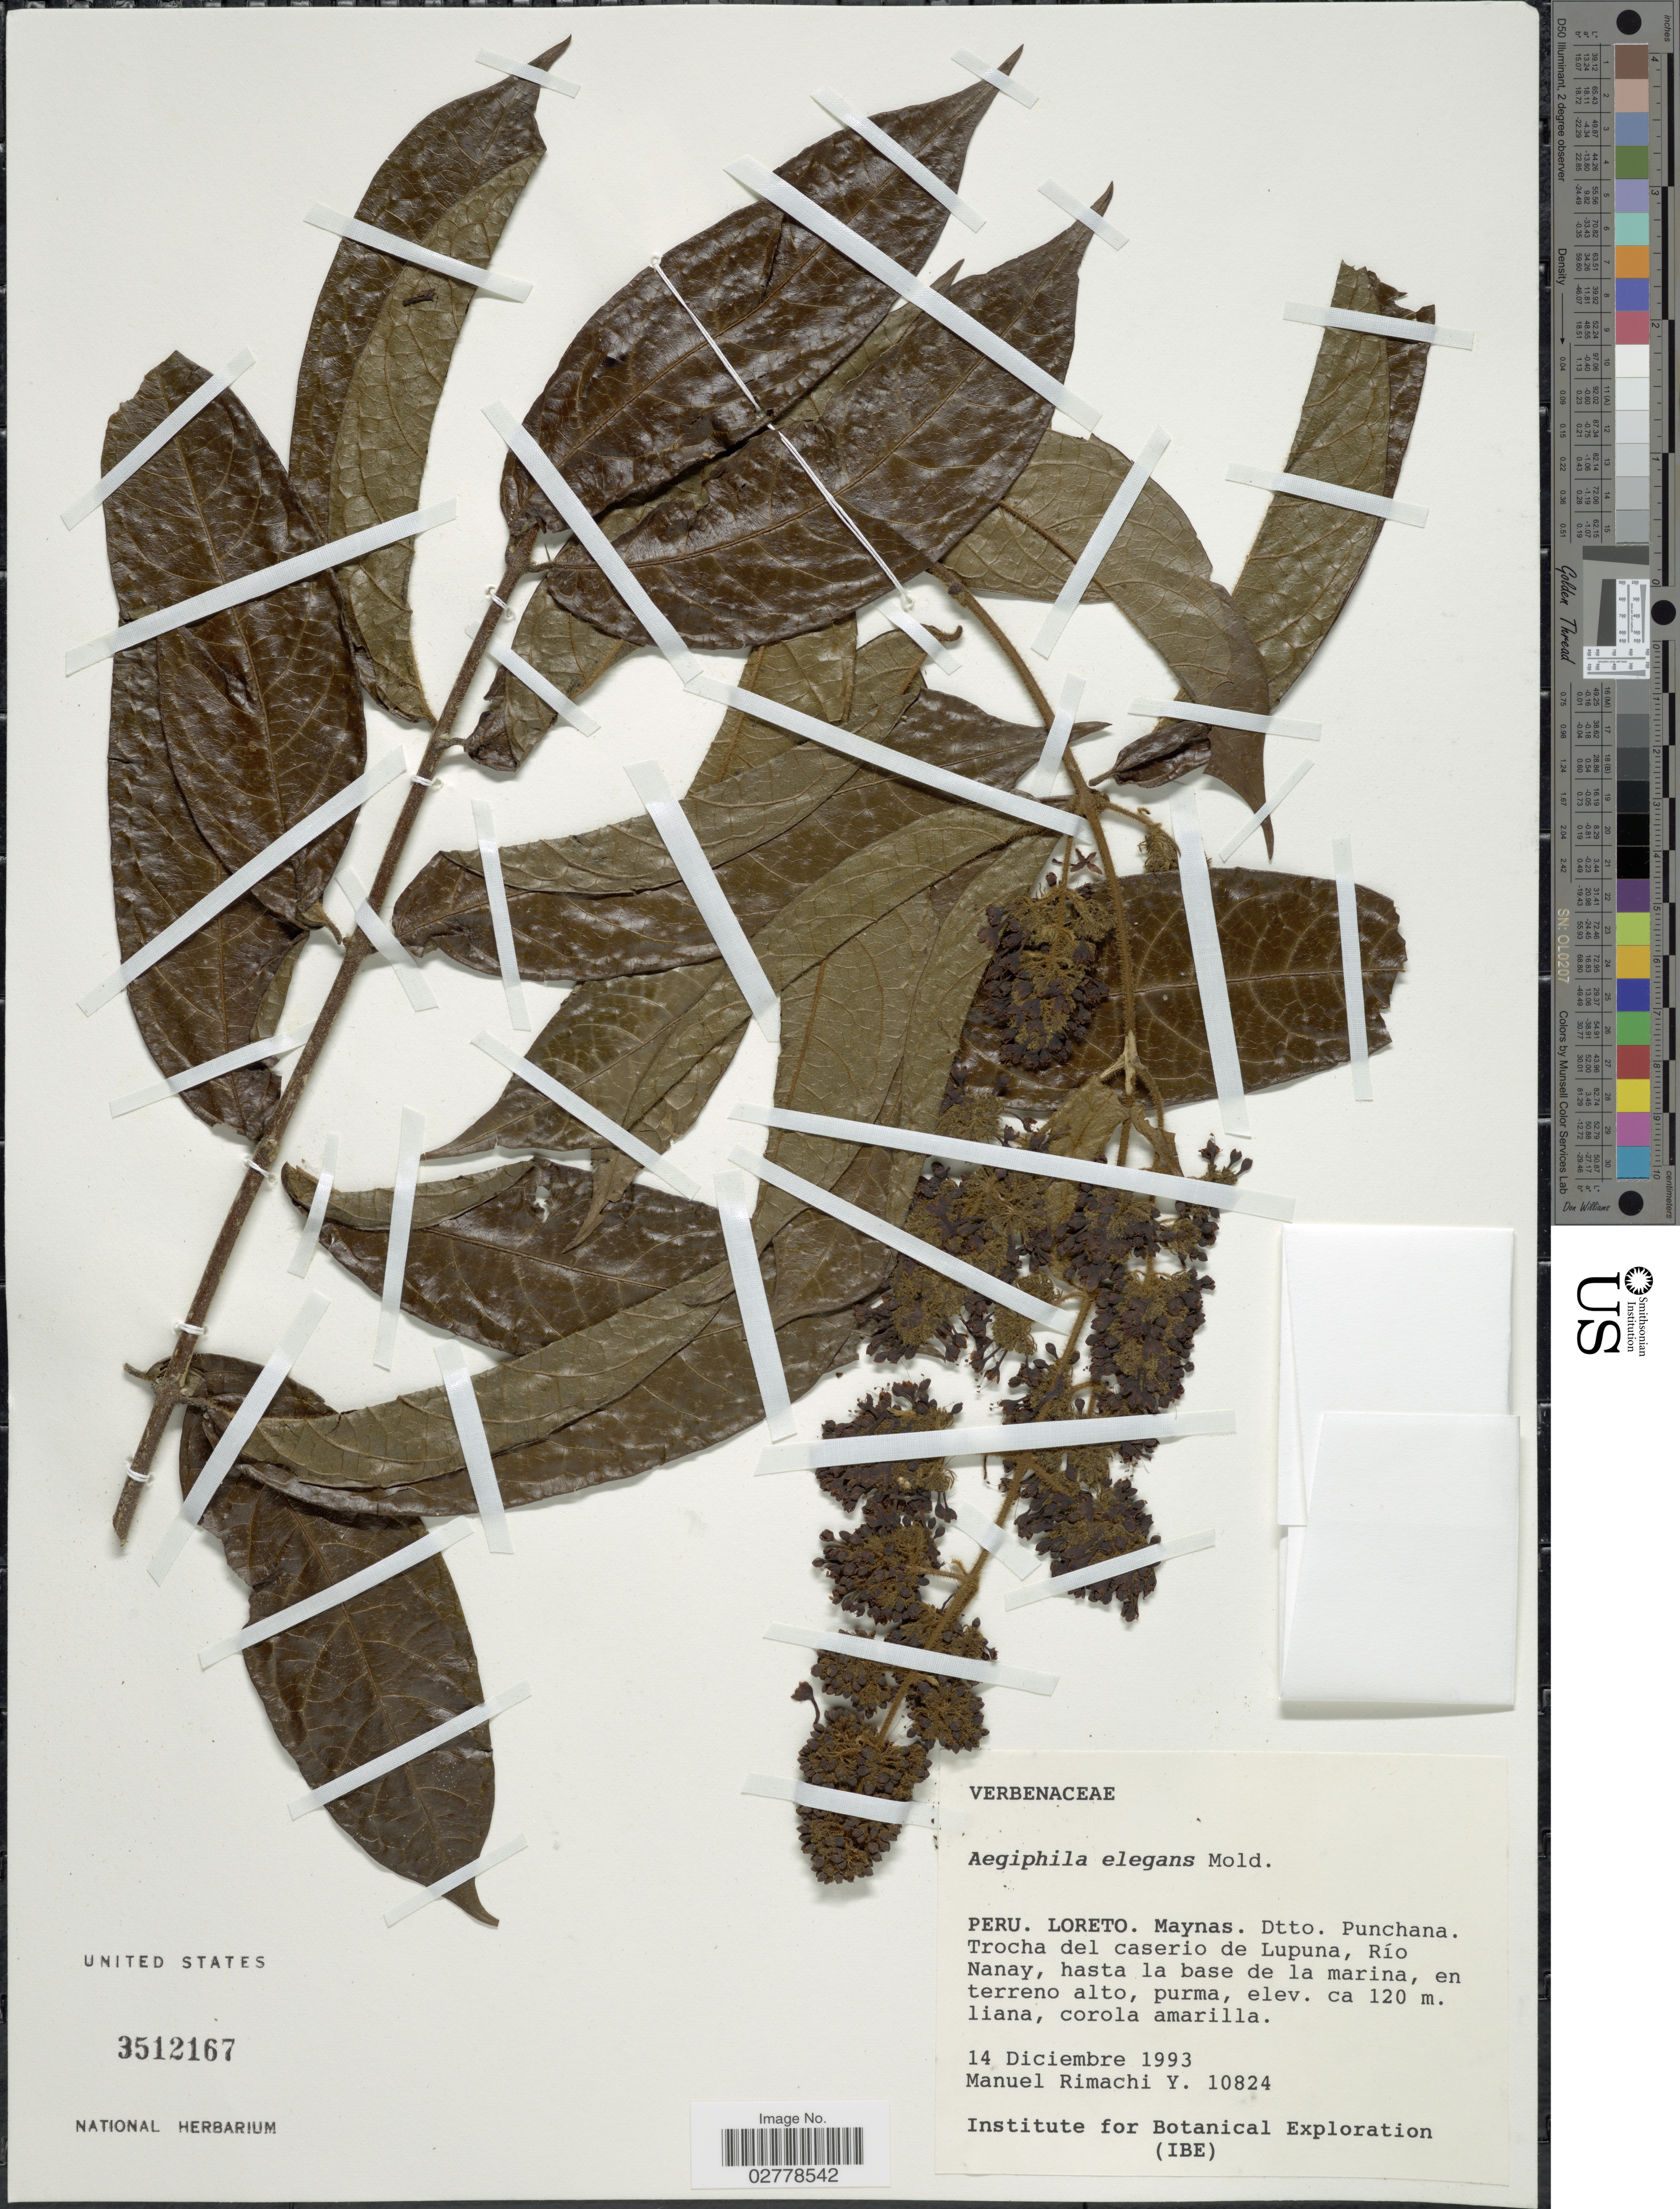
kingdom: Plantae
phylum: Tracheophyta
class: Magnoliopsida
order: Lamiales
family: Lamiaceae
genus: Aegiphila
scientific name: Aegiphila elegans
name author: Moldenke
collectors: M. Rimachi Y.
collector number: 10824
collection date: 1993-12-14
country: Peru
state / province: Loreto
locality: Maynas. Dtto. Punchana. Trocha del caserio de Lupuna, Río Nanay, hasta la base de la marina, en terreno alto, purma.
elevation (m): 120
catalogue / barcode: US 3512167